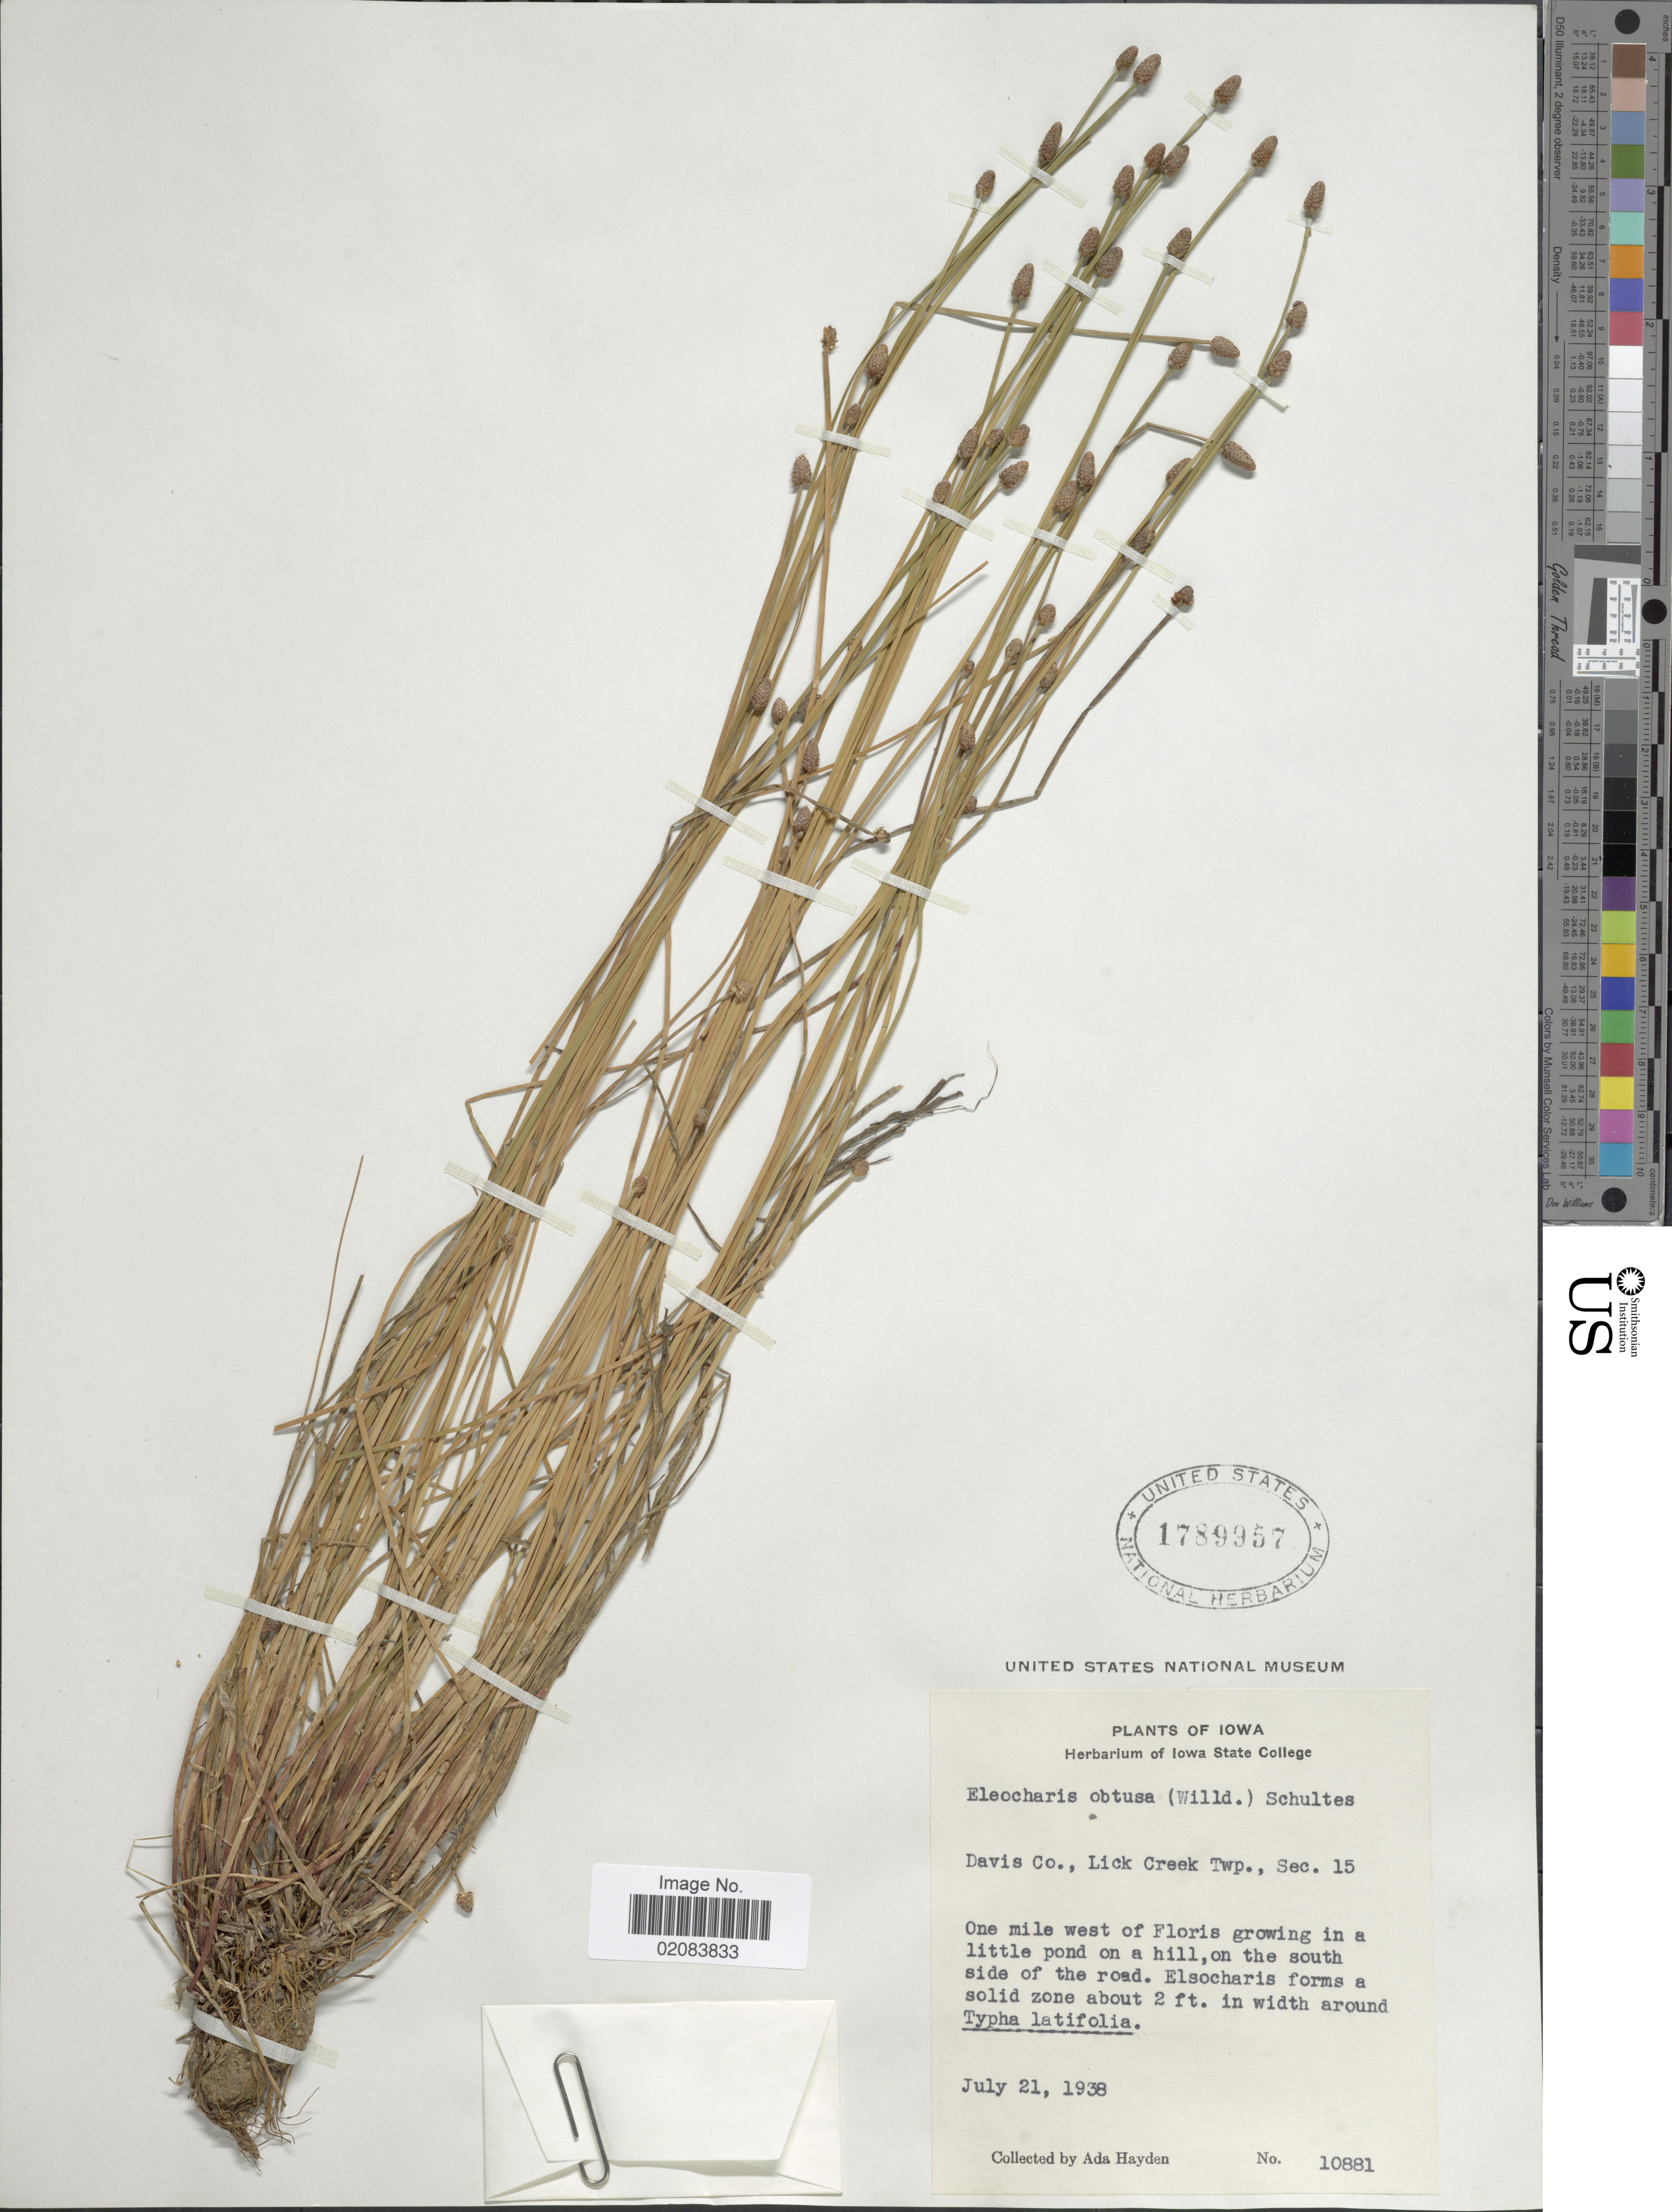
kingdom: Plantae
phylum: Tracheophyta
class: Liliopsida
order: Poales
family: Cyperaceae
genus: Eleocharis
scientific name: Eleocharis obtusa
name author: (Willd.) Schult.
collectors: Ada Hayden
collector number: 10881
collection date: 1938-07-21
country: United States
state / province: Iowa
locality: Davis Co., Lick Twp., Sec. 15. One mile west of Floris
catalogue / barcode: US 1789957